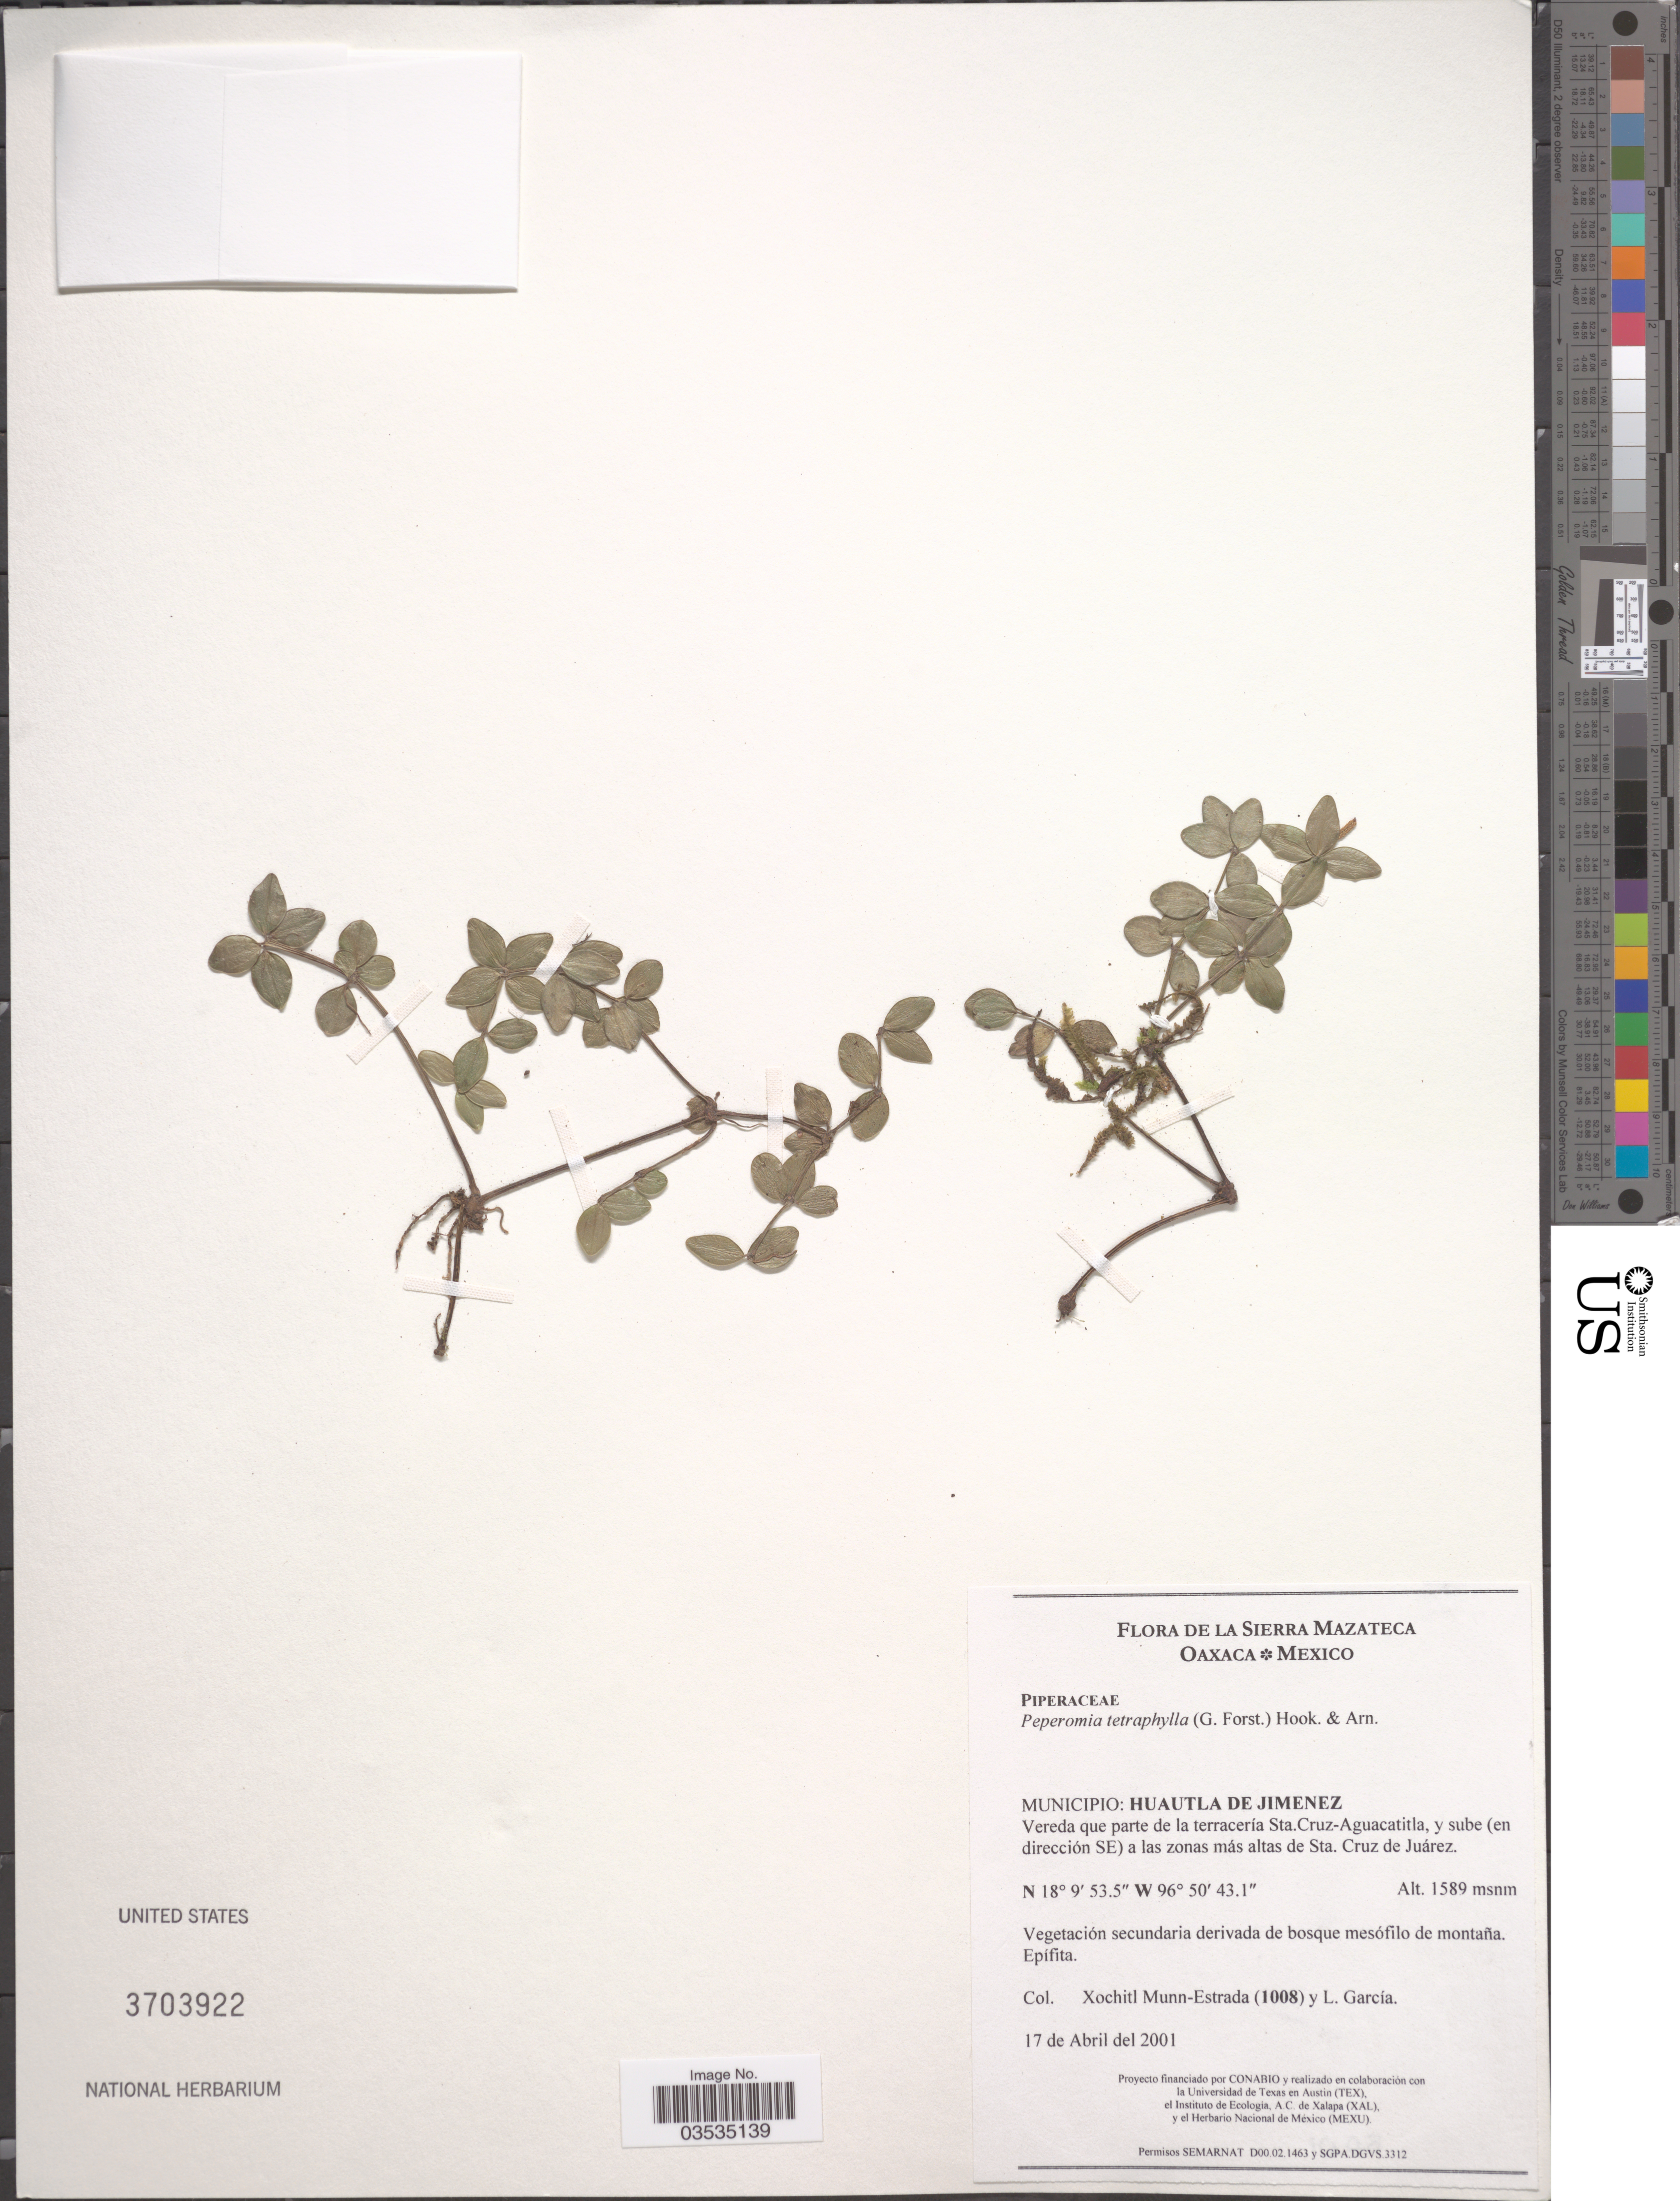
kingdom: Plantae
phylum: Tracheophyta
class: Magnoliopsida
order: Piperales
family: Piperaceae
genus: Peperomia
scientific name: Peperomia tetraphylla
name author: (G. Forst.) Hook. & Arn.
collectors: X. Munn-Estrada & L. Garcia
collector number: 1008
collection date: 2001-04-17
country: Mexico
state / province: Oaxaca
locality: Sierra Mazateca. Municipio: Huautla de Jimenez. Vereda que parte de la terracería Sta. Cruz-Aguacatitla, y sube (en dirección SE) a las zonas más altas de Sta. Cruz de Juárez.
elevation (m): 1589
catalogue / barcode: US 3703922